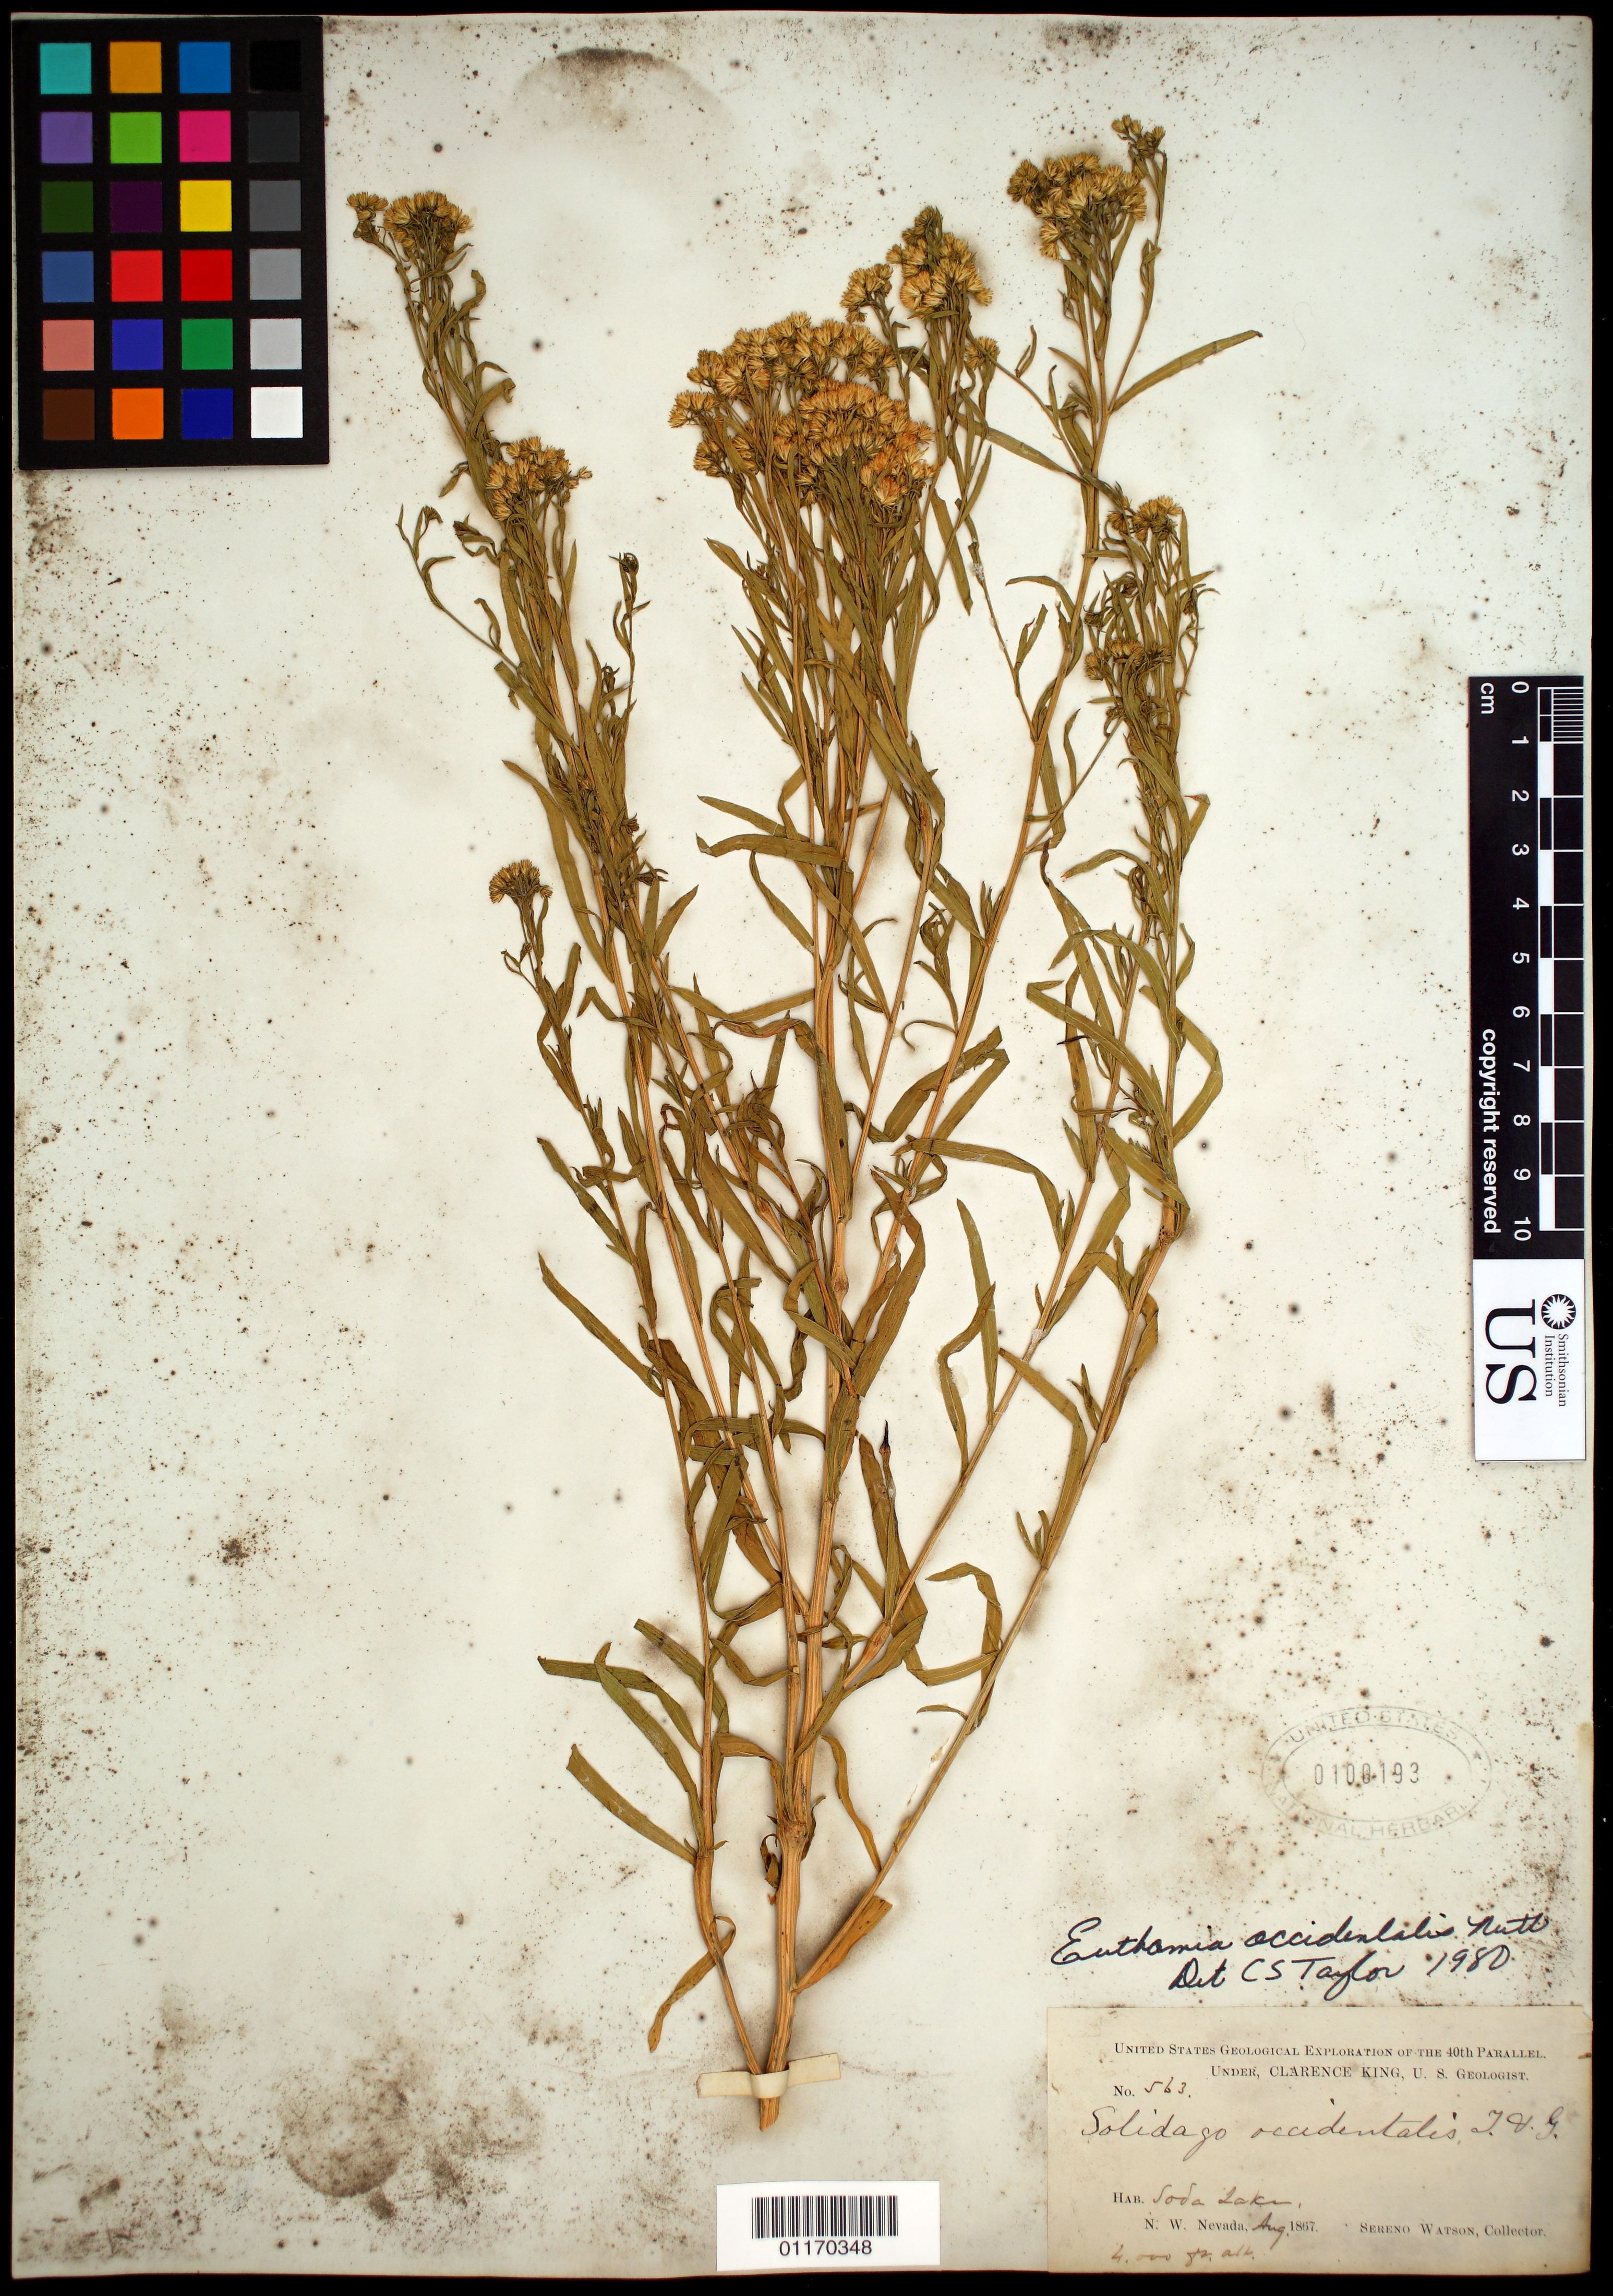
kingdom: Plantae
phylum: Tracheophyta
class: Magnoliopsida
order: Asterales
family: Asteraceae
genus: Euthamia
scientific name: Euthamia occidentalis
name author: Nutt.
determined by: Taylor, Constance E. S.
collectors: S. Watson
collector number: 563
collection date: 1867-08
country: United States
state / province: Nevada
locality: Soda Lake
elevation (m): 1219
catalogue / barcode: US 100193